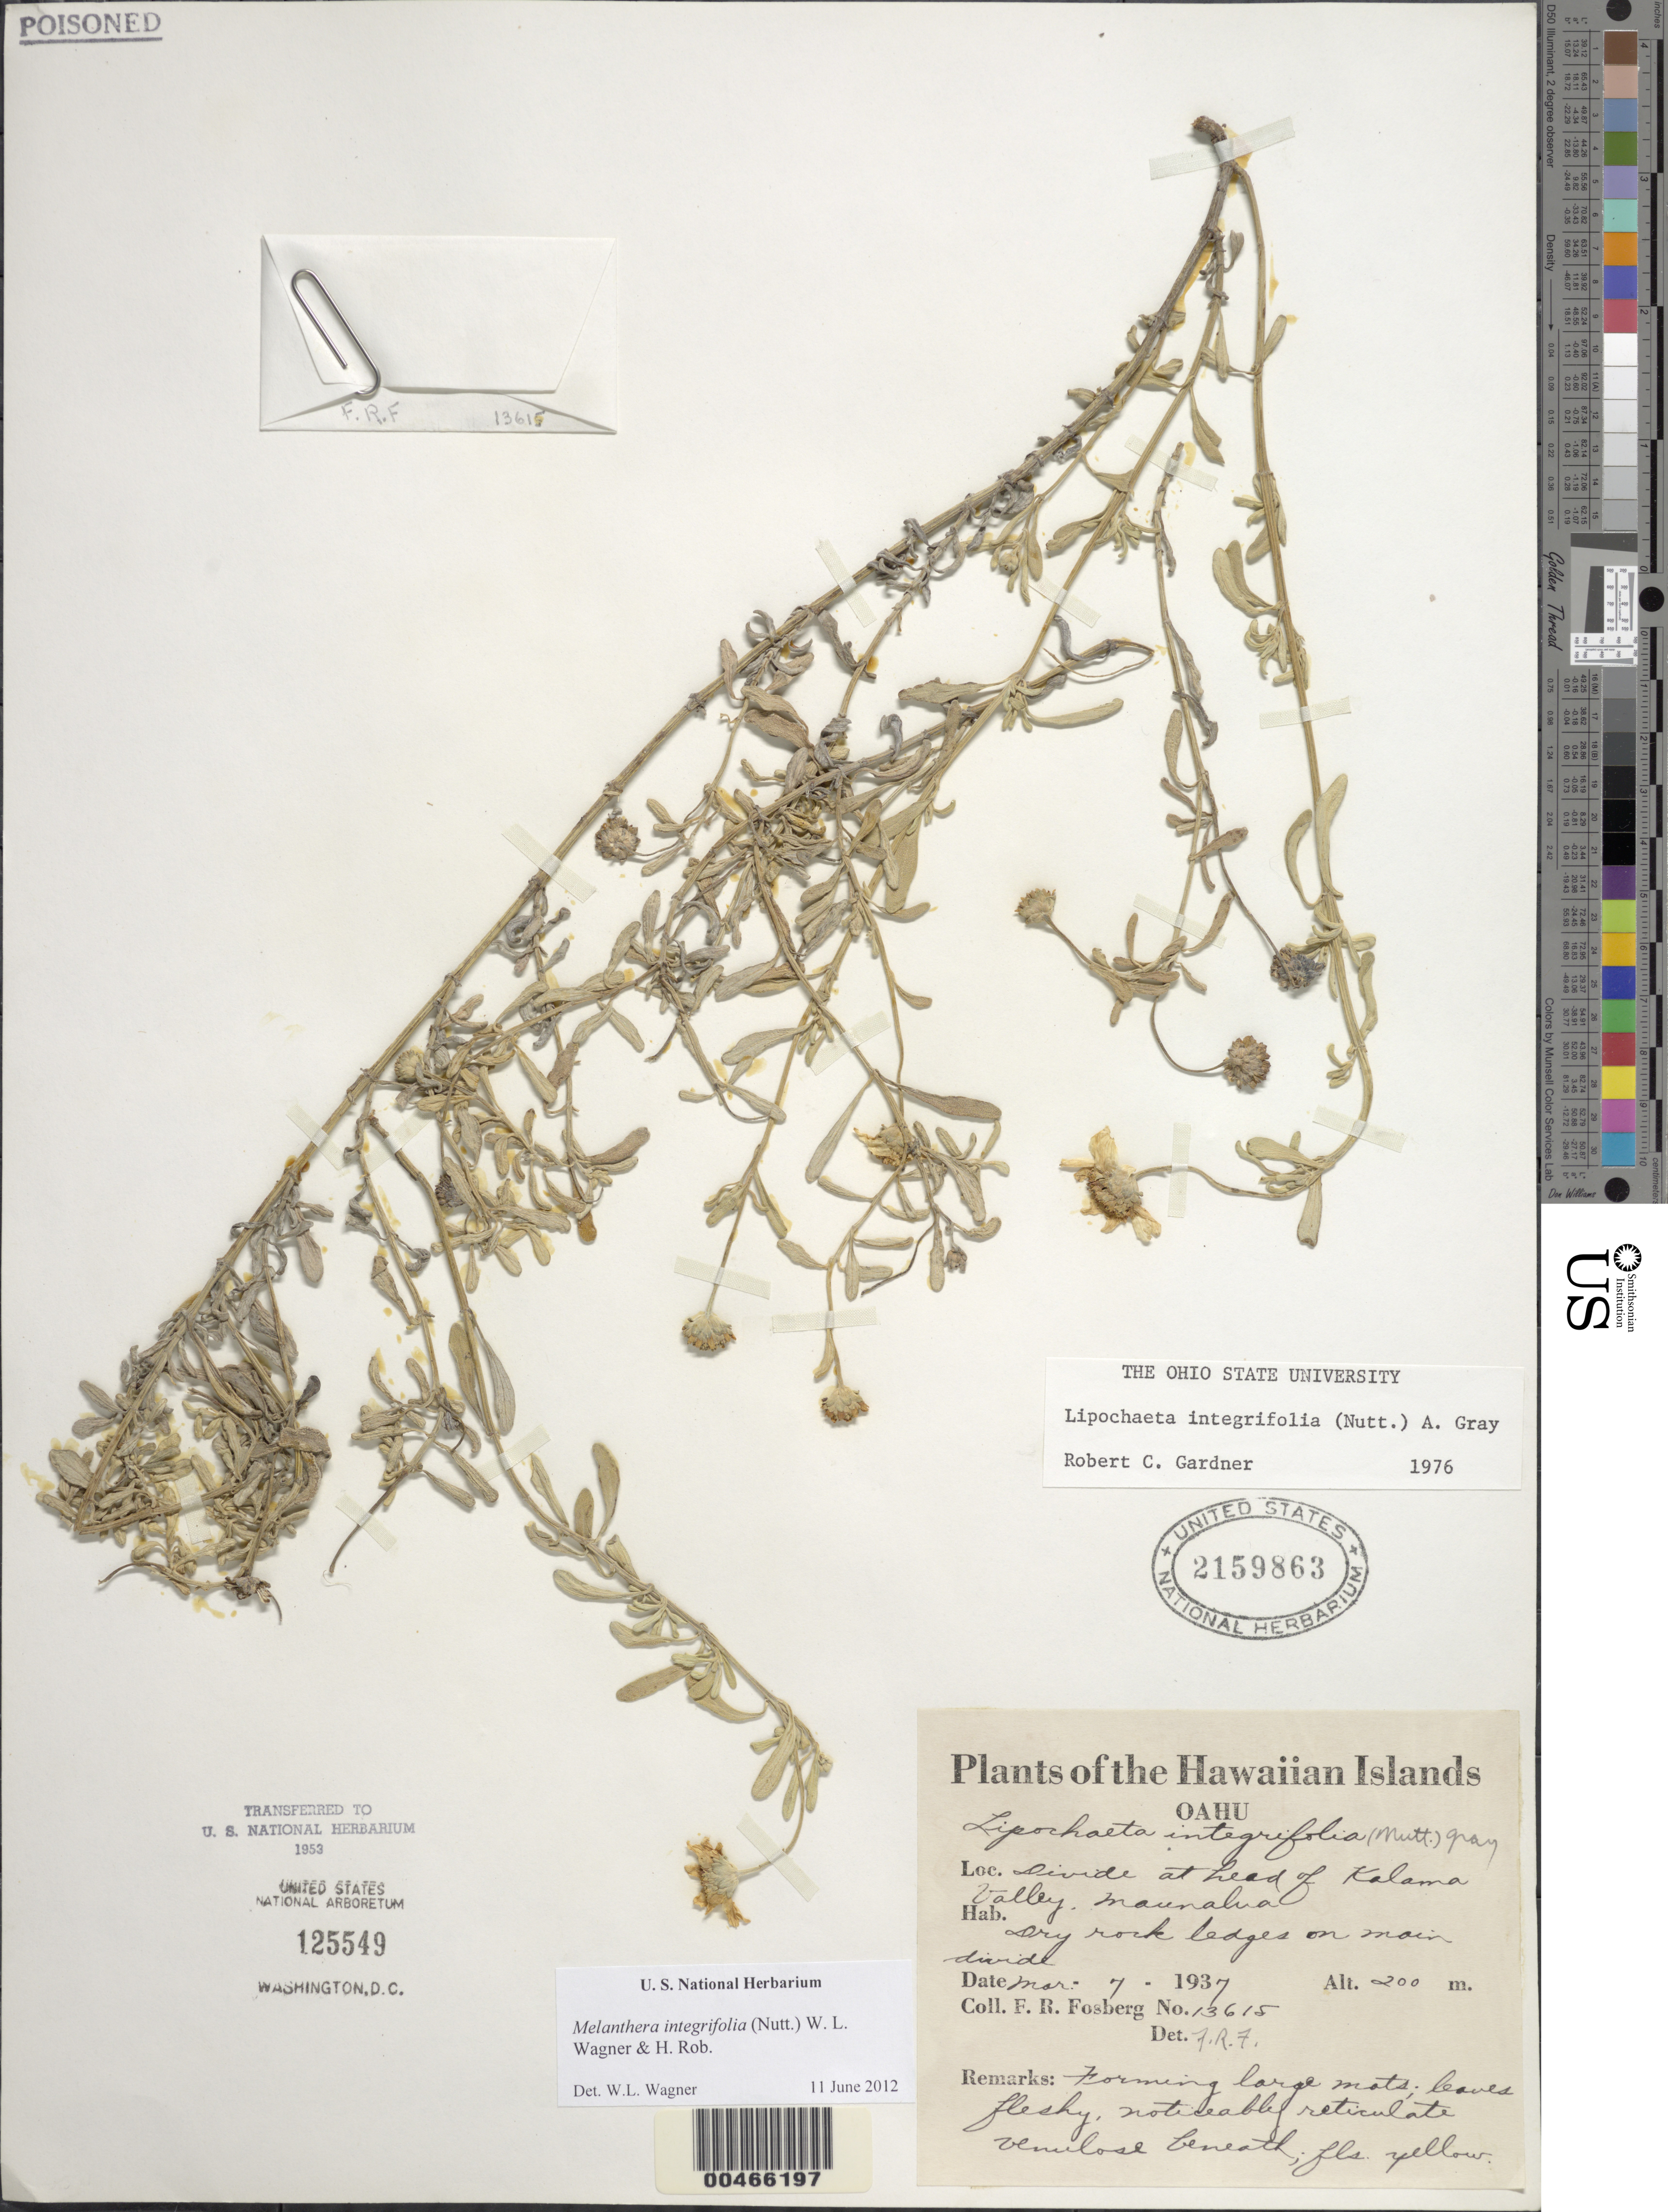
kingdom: Plantae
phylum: Tracheophyta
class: Magnoliopsida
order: Asterales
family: Asteraceae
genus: Wollastonia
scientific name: Wollastonia integrifolia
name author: (Nutt.) Orchard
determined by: Wagner, W. L., (BOT), Smithsonian Institution - National Museum of Natural History (UNITED STATES)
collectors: F. R. Fosberg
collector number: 13615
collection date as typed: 7 Mar 1937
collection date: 1937-03-07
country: United States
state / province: Hawaii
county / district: Honolulu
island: Oahu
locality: Divide at head of Kalama Valley. Maunalua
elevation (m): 200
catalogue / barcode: US 2159863